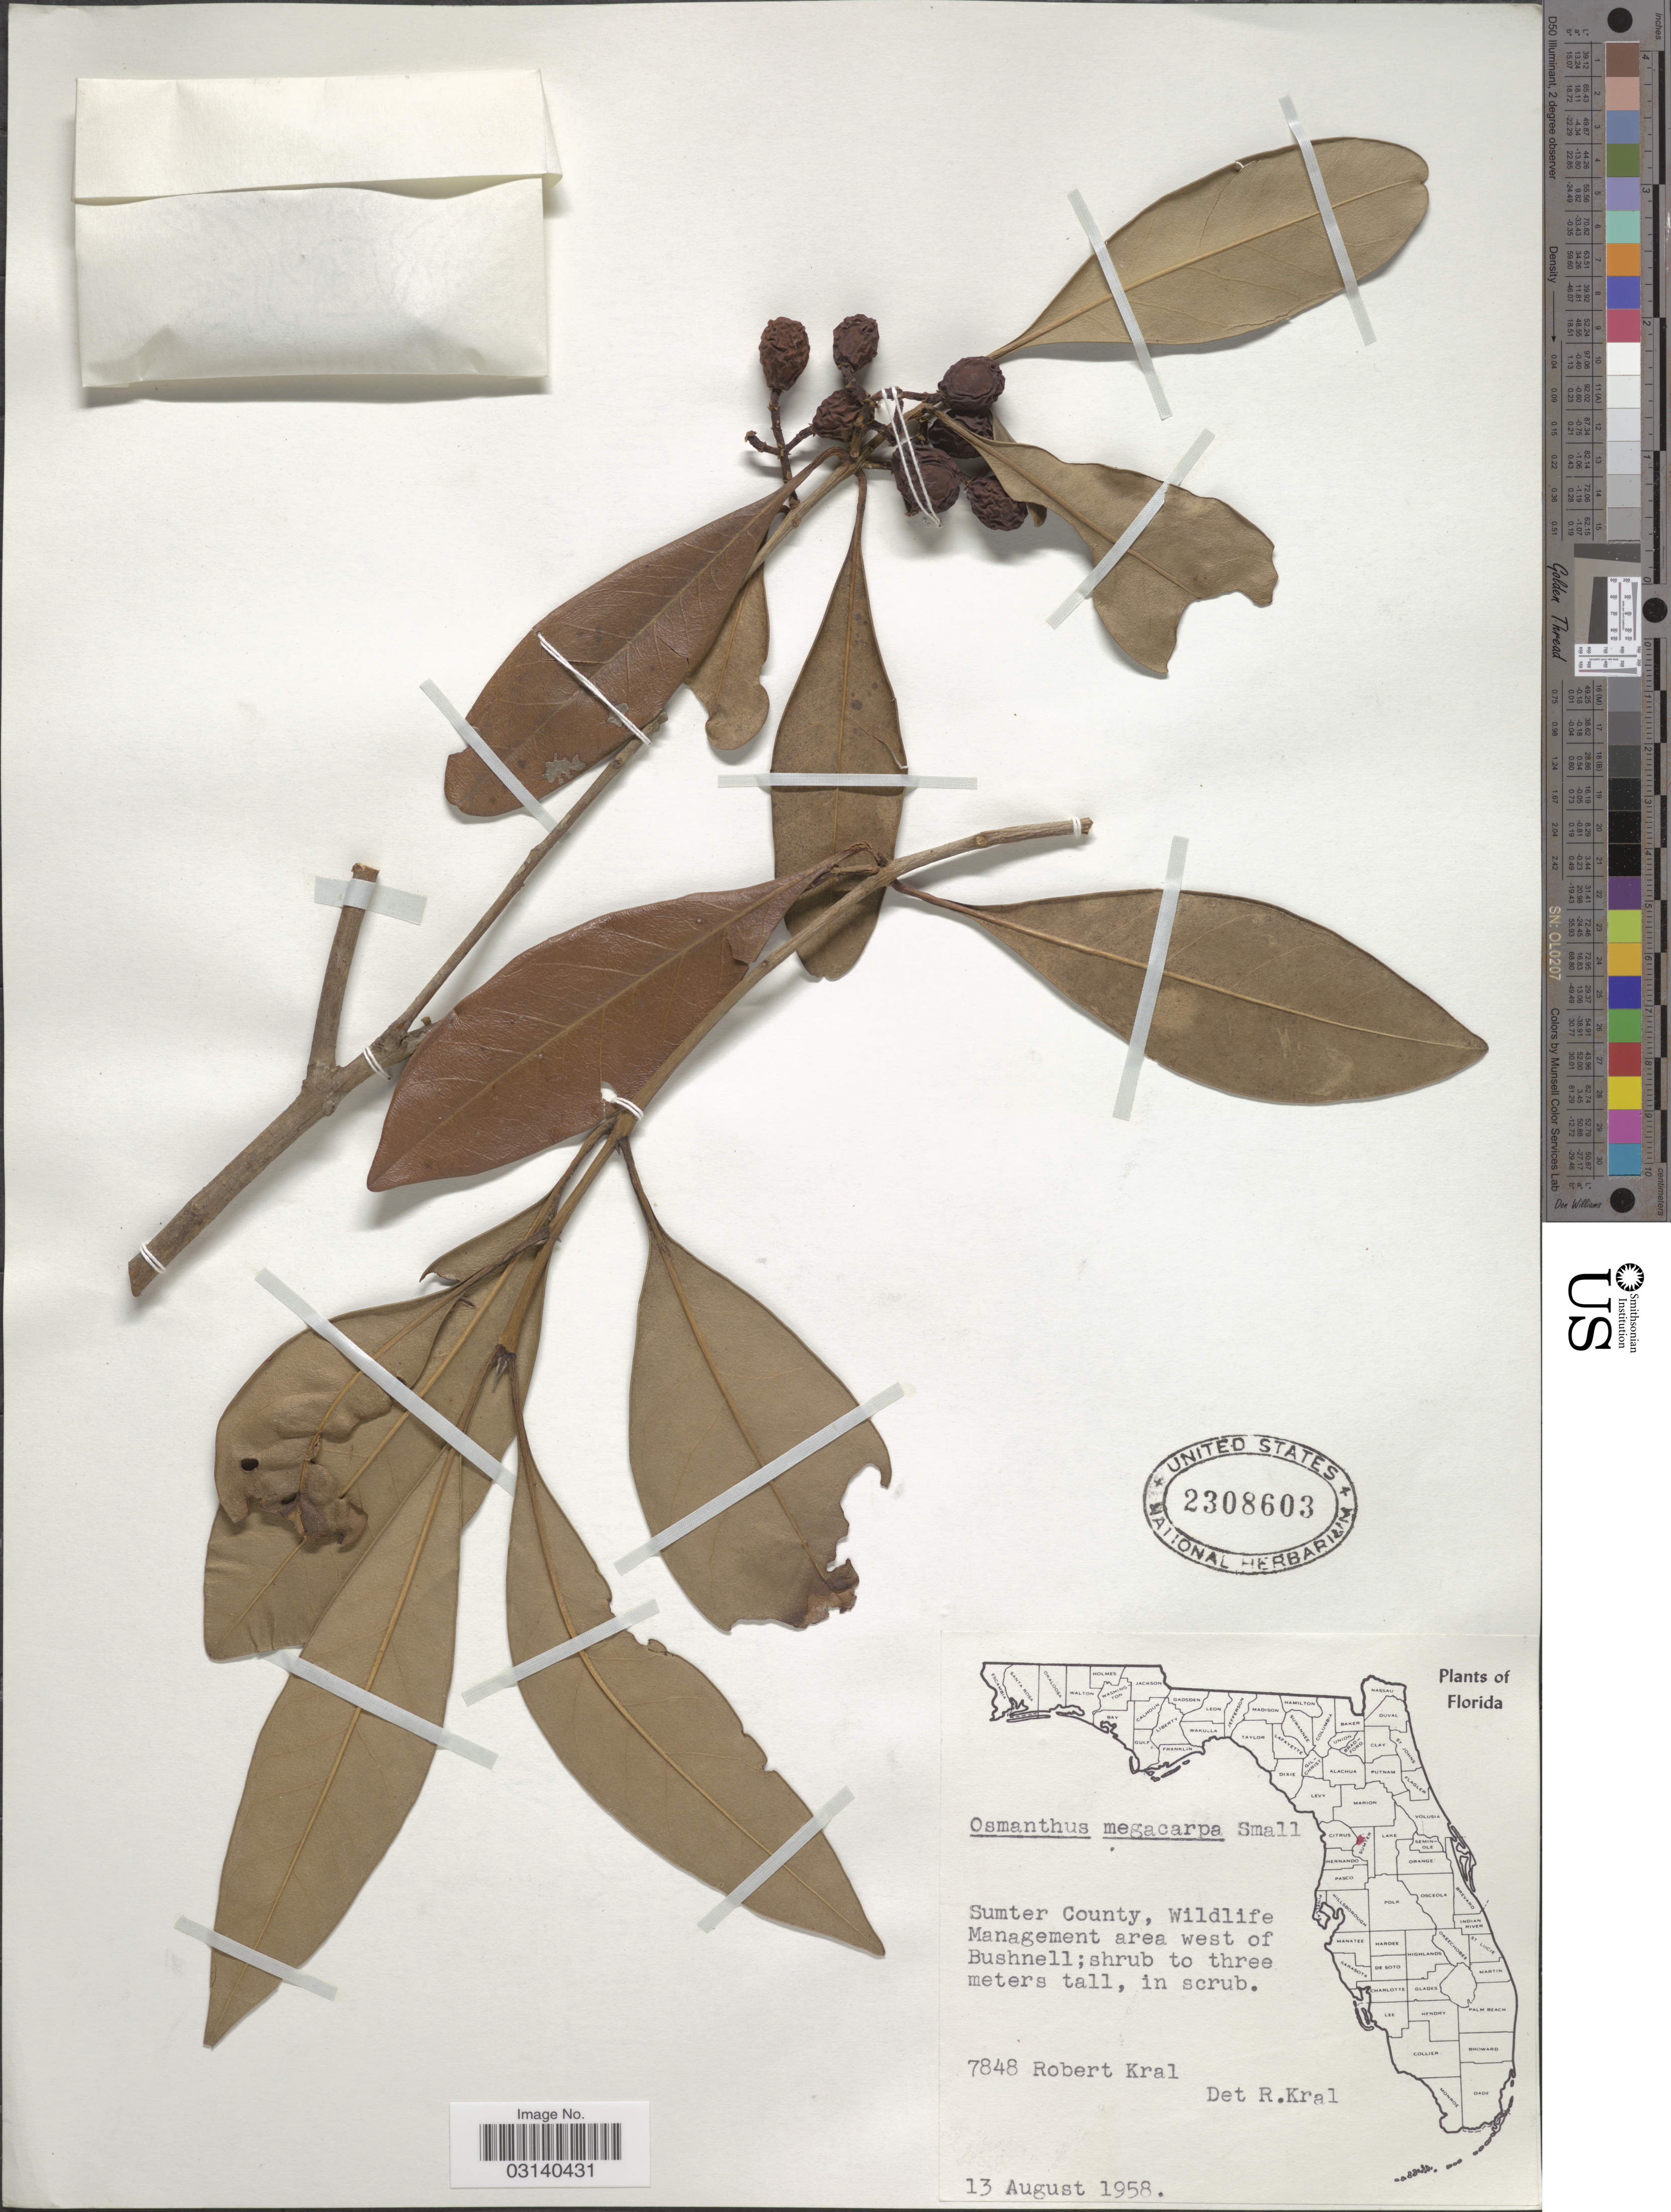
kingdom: Plantae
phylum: Tracheophyta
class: Magnoliopsida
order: Lamiales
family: Oleaceae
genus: Osmanthus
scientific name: Osmanthus americanus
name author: (L.) A. Gray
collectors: R. Kral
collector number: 7848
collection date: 1958-08-13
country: United States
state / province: Florida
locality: Sumter County, Wildlife Management area west of Bushnell.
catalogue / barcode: US 2308603